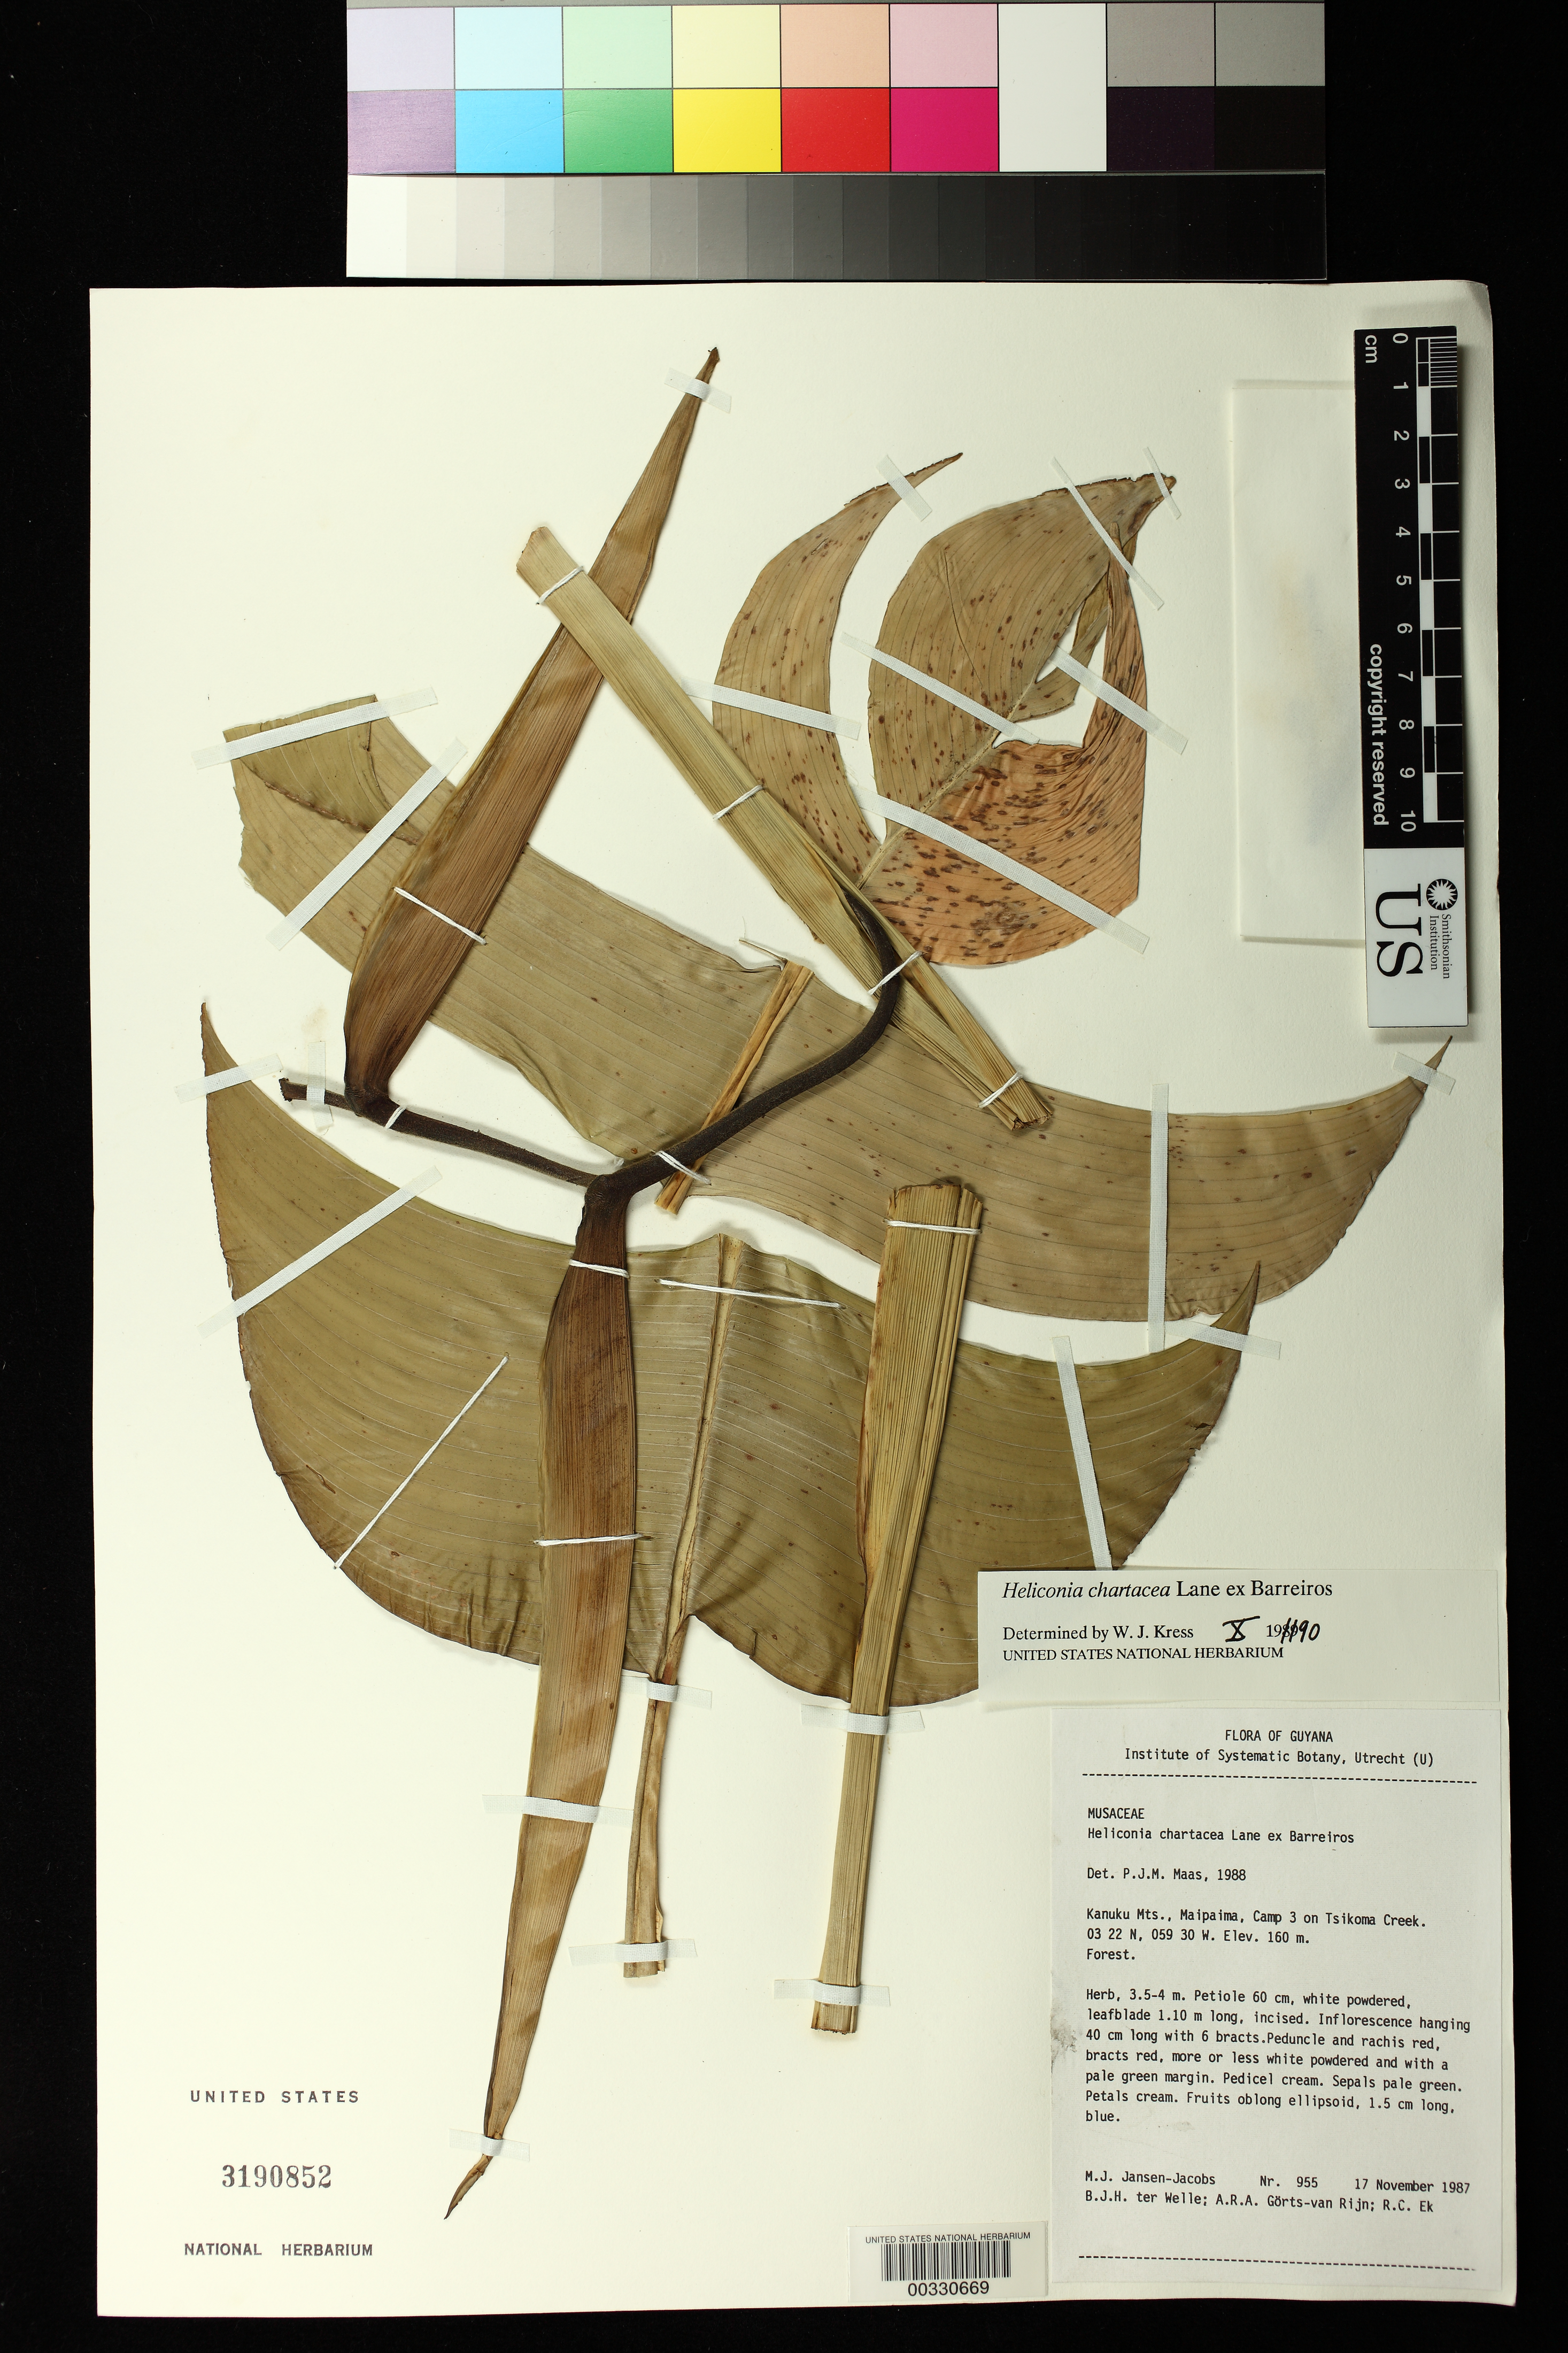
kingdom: Plantae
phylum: Tracheophyta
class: Liliopsida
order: Zingiberales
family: Heliconiaceae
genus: Heliconia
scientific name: Heliconia chartacea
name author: Lane ex Barreiros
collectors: M. J. Jansen-Jacobs, B. Welle, A. .R. A. Görts-van Rijn & R. C. Ek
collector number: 955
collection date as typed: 17 Nov 1987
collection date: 1987-11-17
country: Guyana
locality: Kanuku mts, maipaima, camp 3 on tsikoma creek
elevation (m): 160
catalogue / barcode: US 3190852